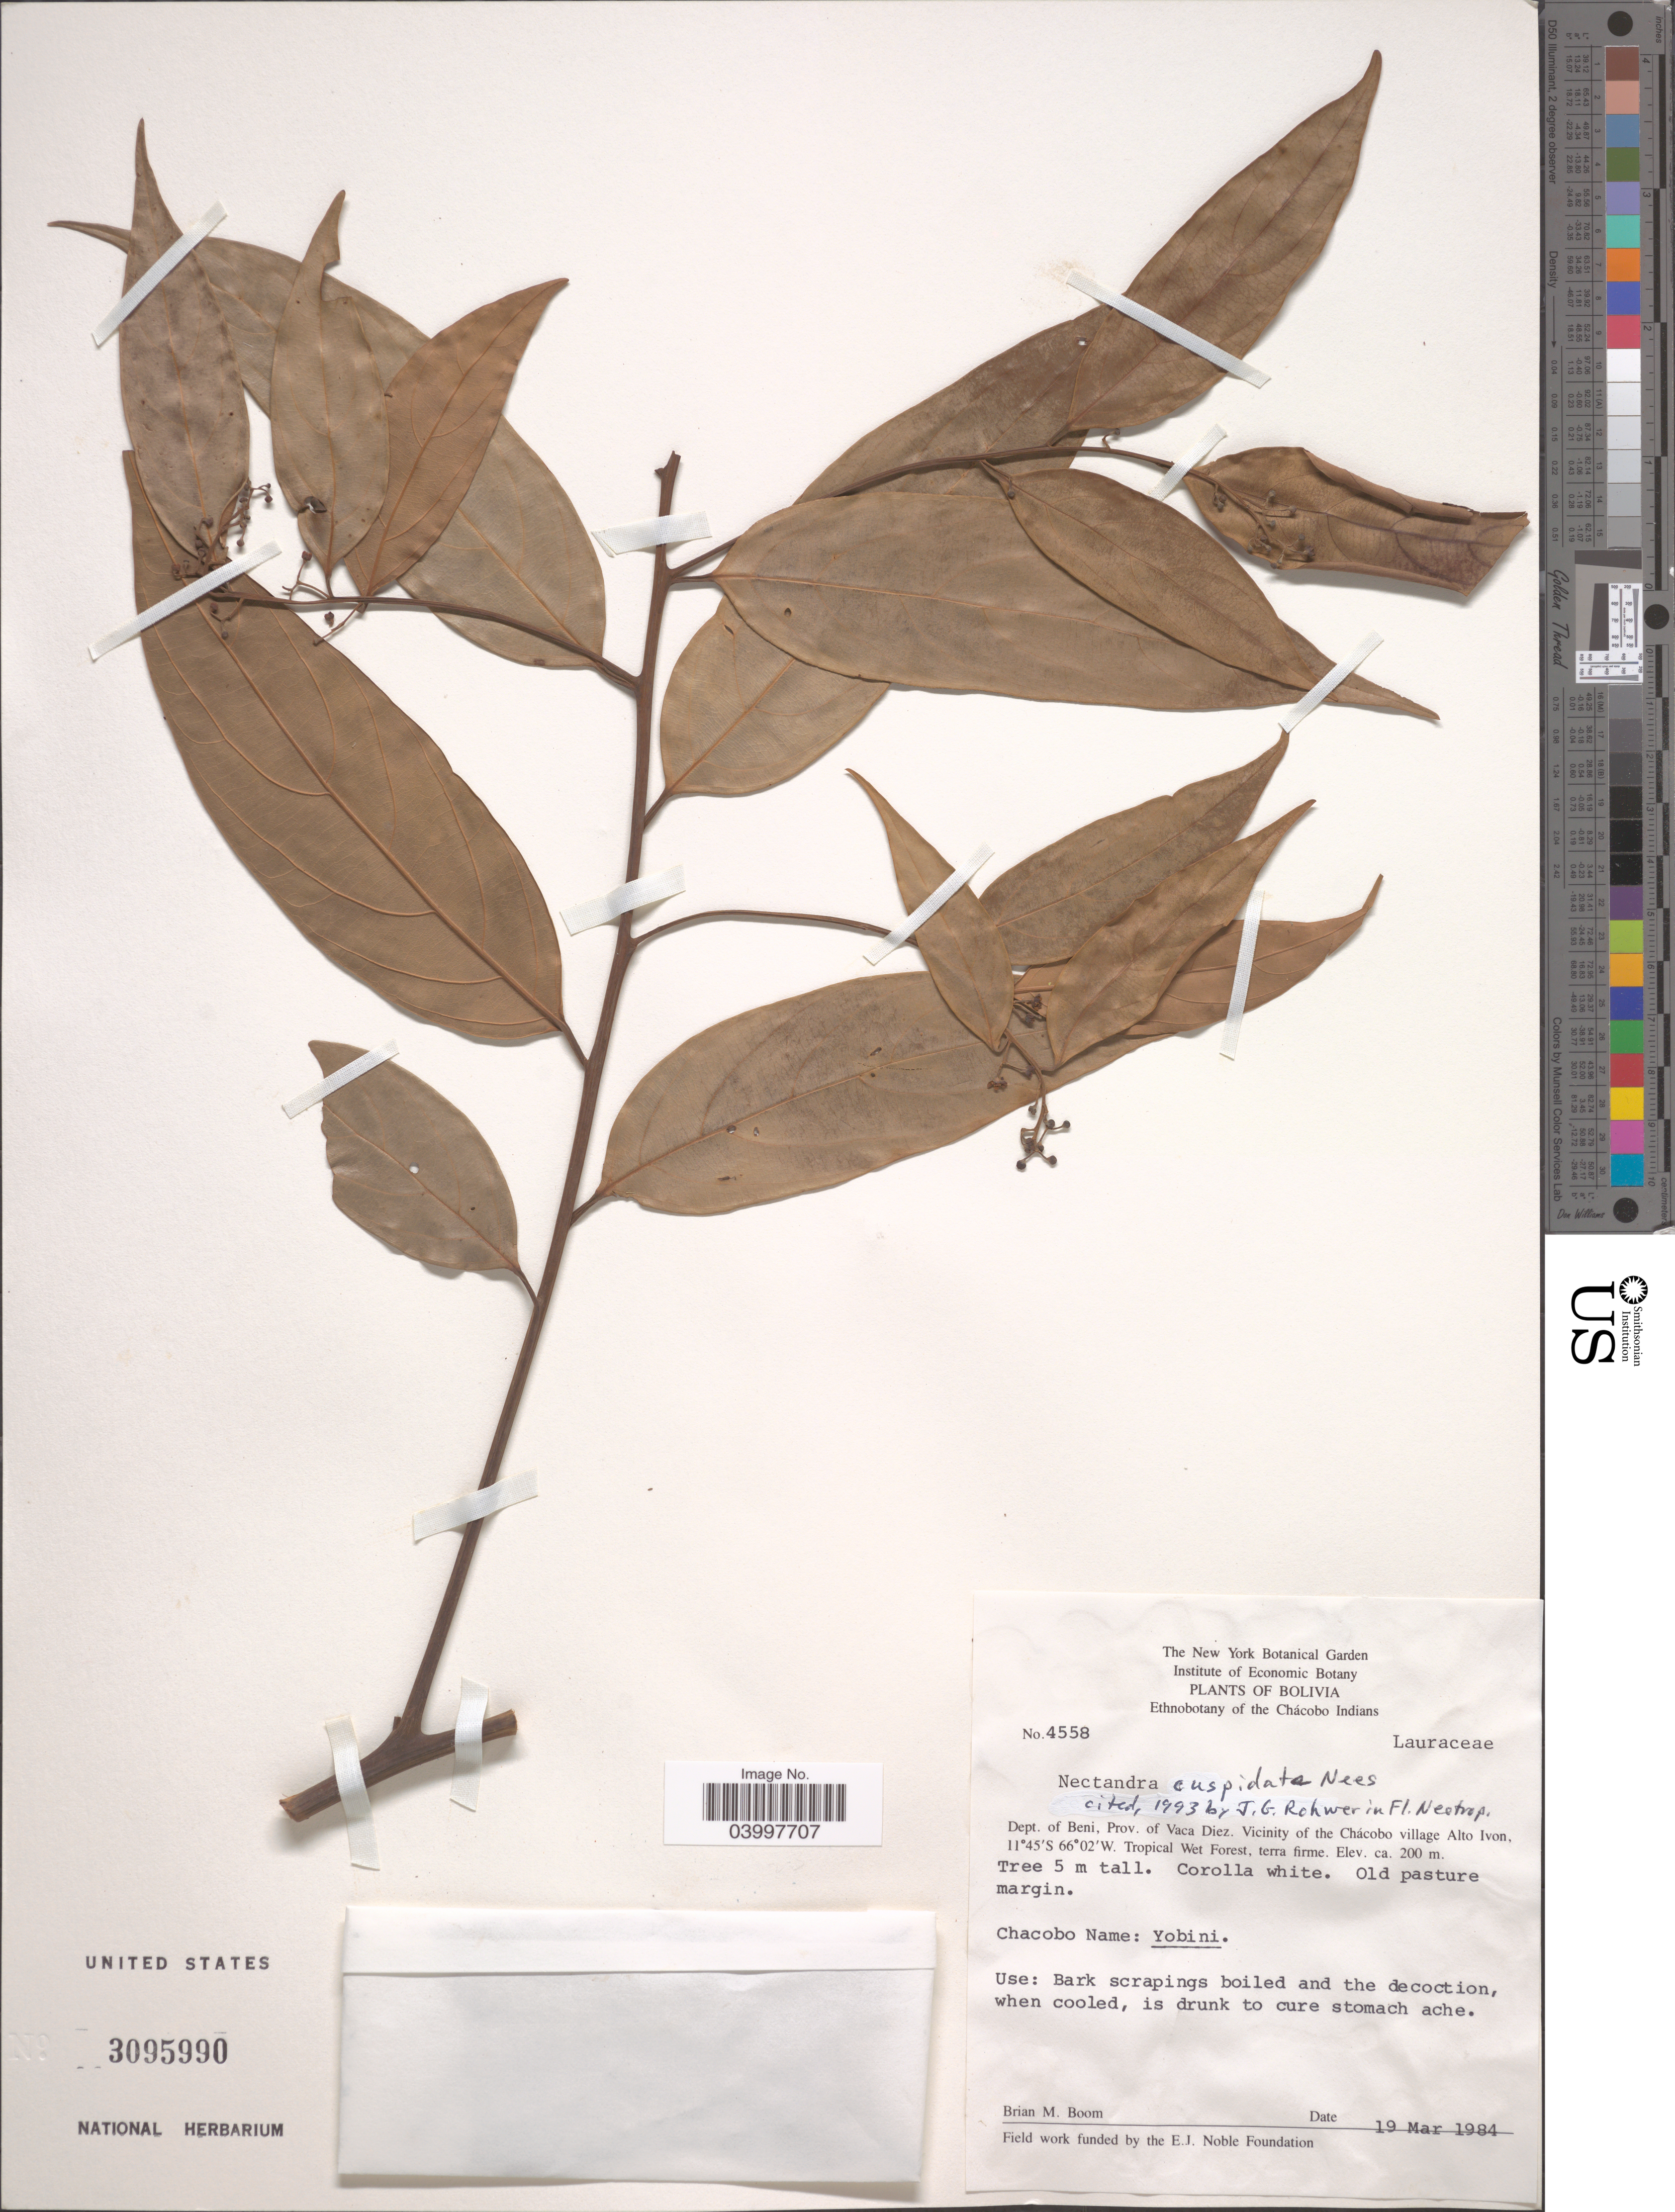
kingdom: Plantae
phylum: Tracheophyta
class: Magnoliopsida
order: Laurales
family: Lauraceae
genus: Nectandra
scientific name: Nectandra cuspidata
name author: Nees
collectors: B. M. Boom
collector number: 4558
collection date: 1984-03-19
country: Bolivia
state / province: Beni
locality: Dept. of Beni, Prov. of Vaca Diez. Vicinity of the Chácobo village Alto Ivon. Tropical Wet Forest, terra firme.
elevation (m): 200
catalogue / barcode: US 3095990